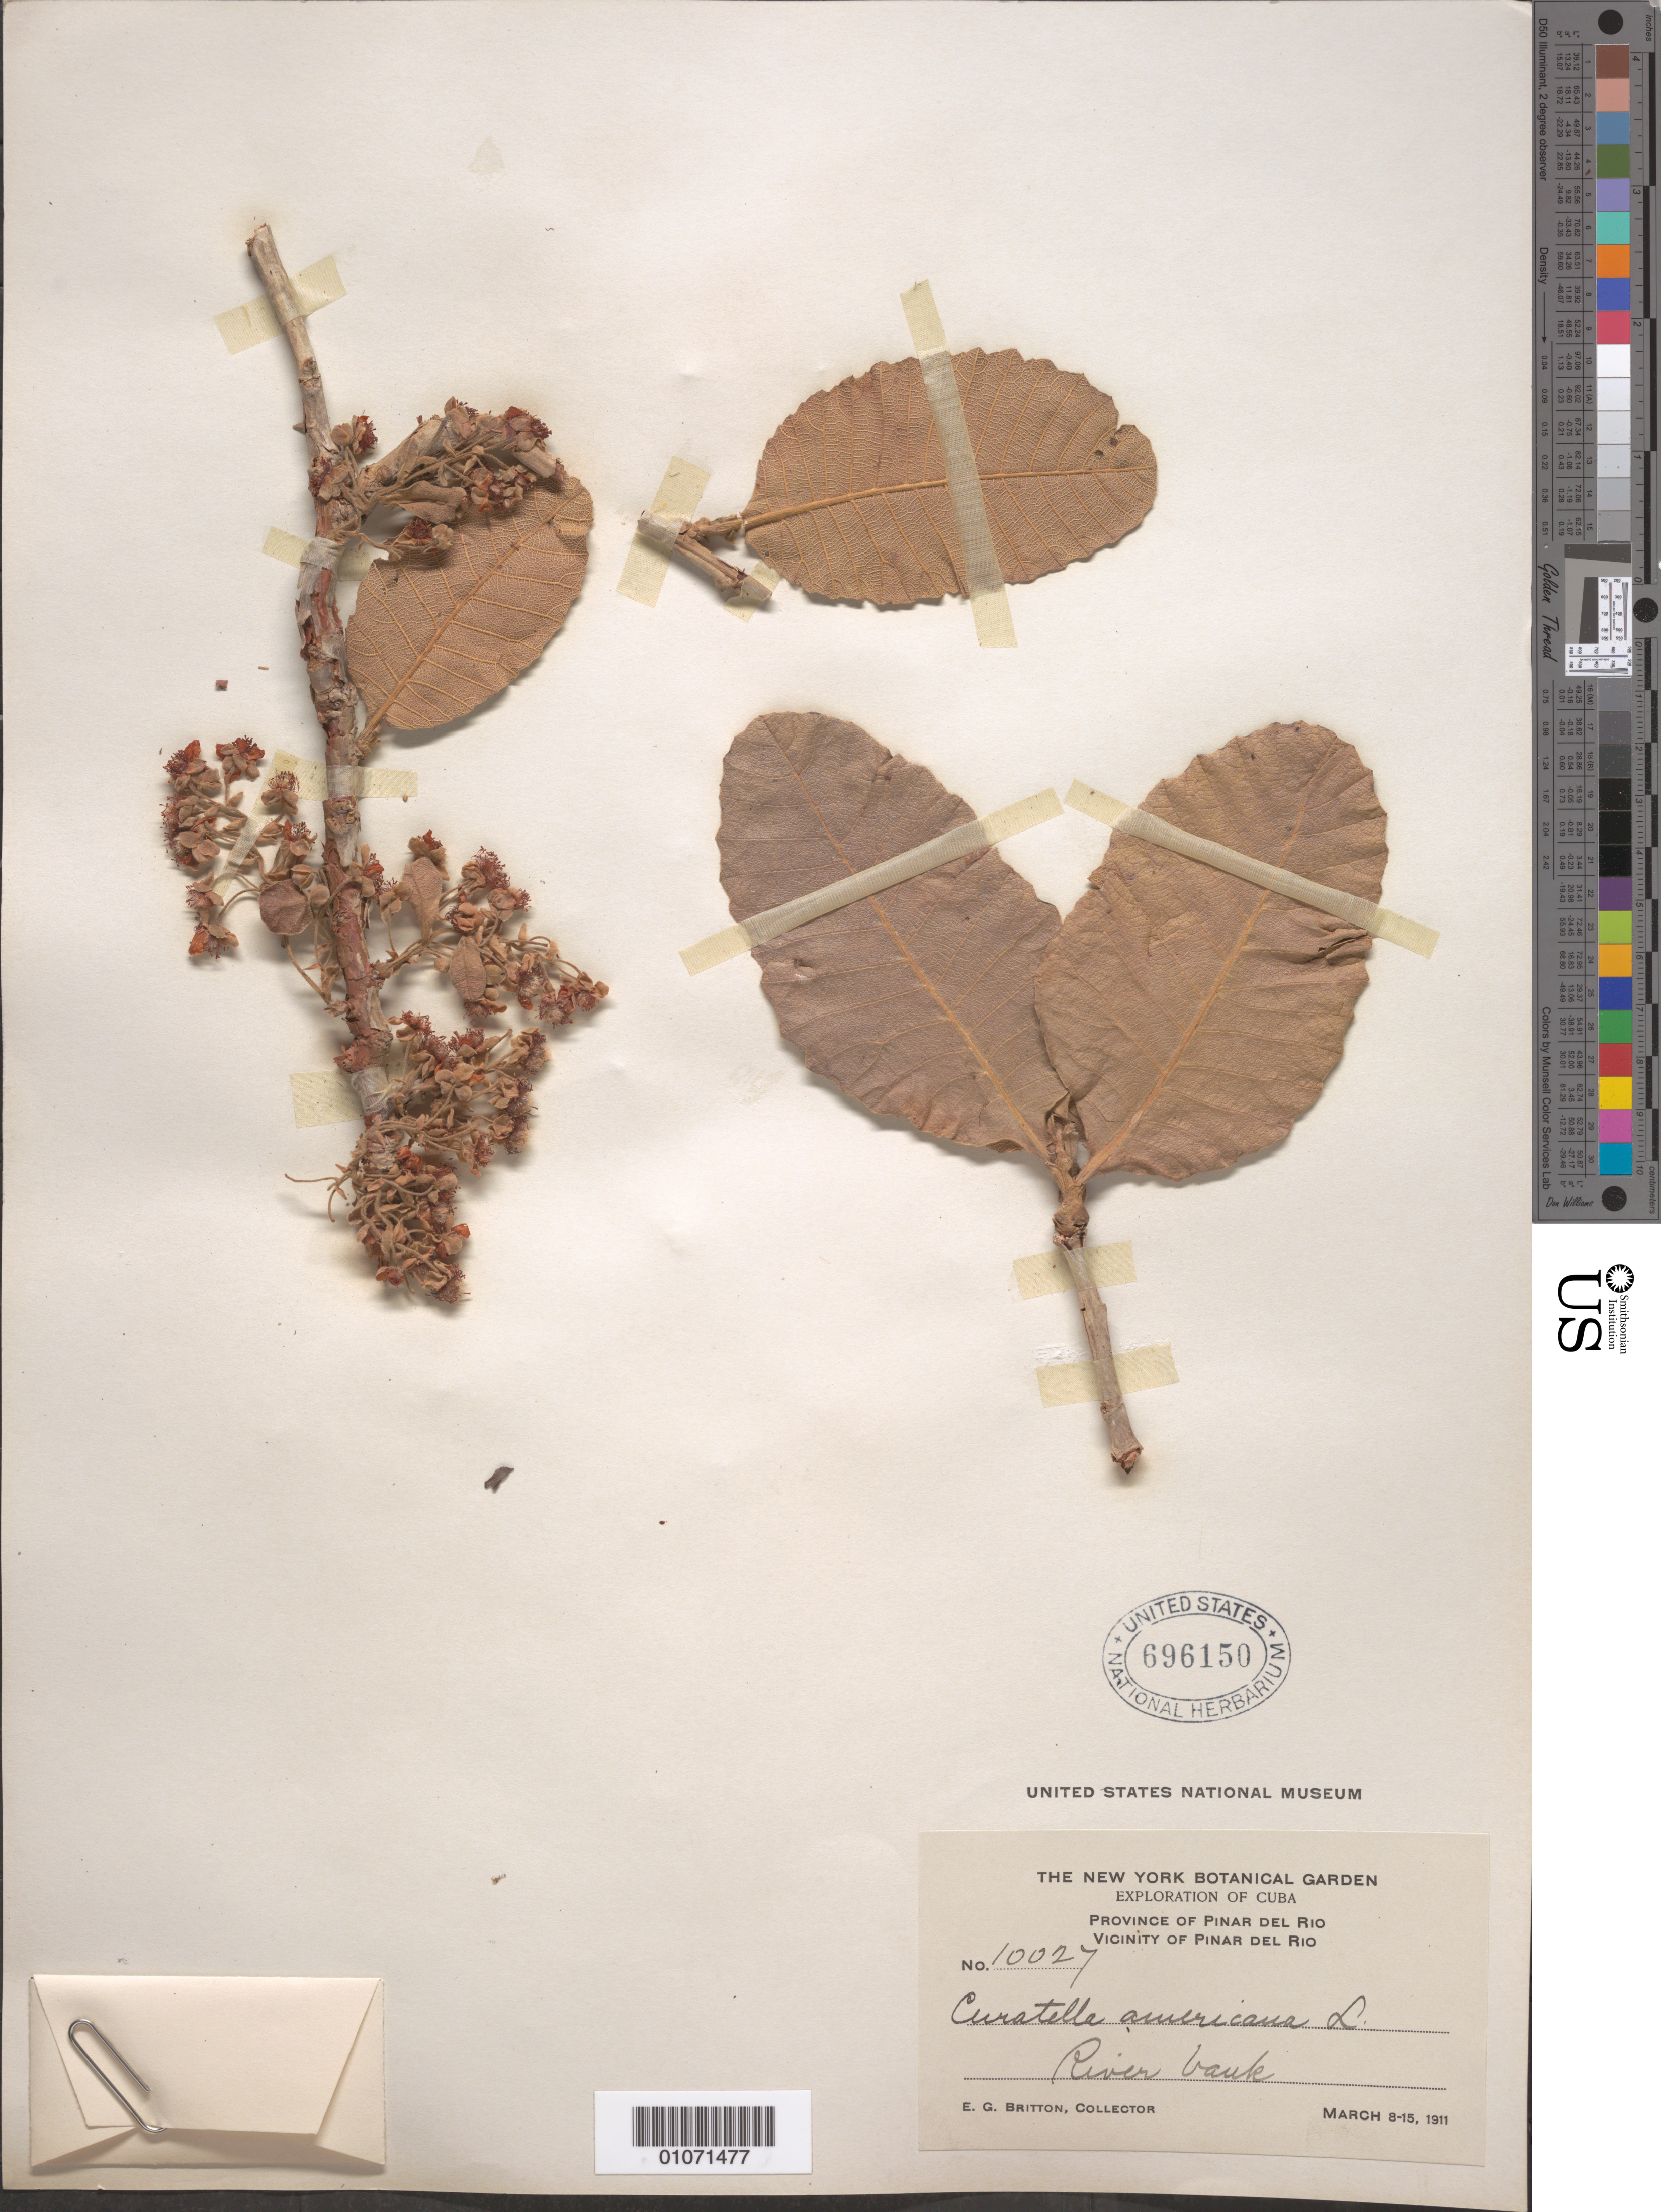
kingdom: Plantae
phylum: Tracheophyta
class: Magnoliopsida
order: Dilleniales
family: Dilleniaceae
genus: Curatella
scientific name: Curatella americana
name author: L.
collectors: E. G. Britton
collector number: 10027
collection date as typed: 08 Mar 1911 to 15 Mar 1911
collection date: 1911-03-08/1915-03-15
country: Cuba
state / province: Pinar del Río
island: Cuba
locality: Pinar del Río vicinity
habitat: River bank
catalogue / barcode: US 696150